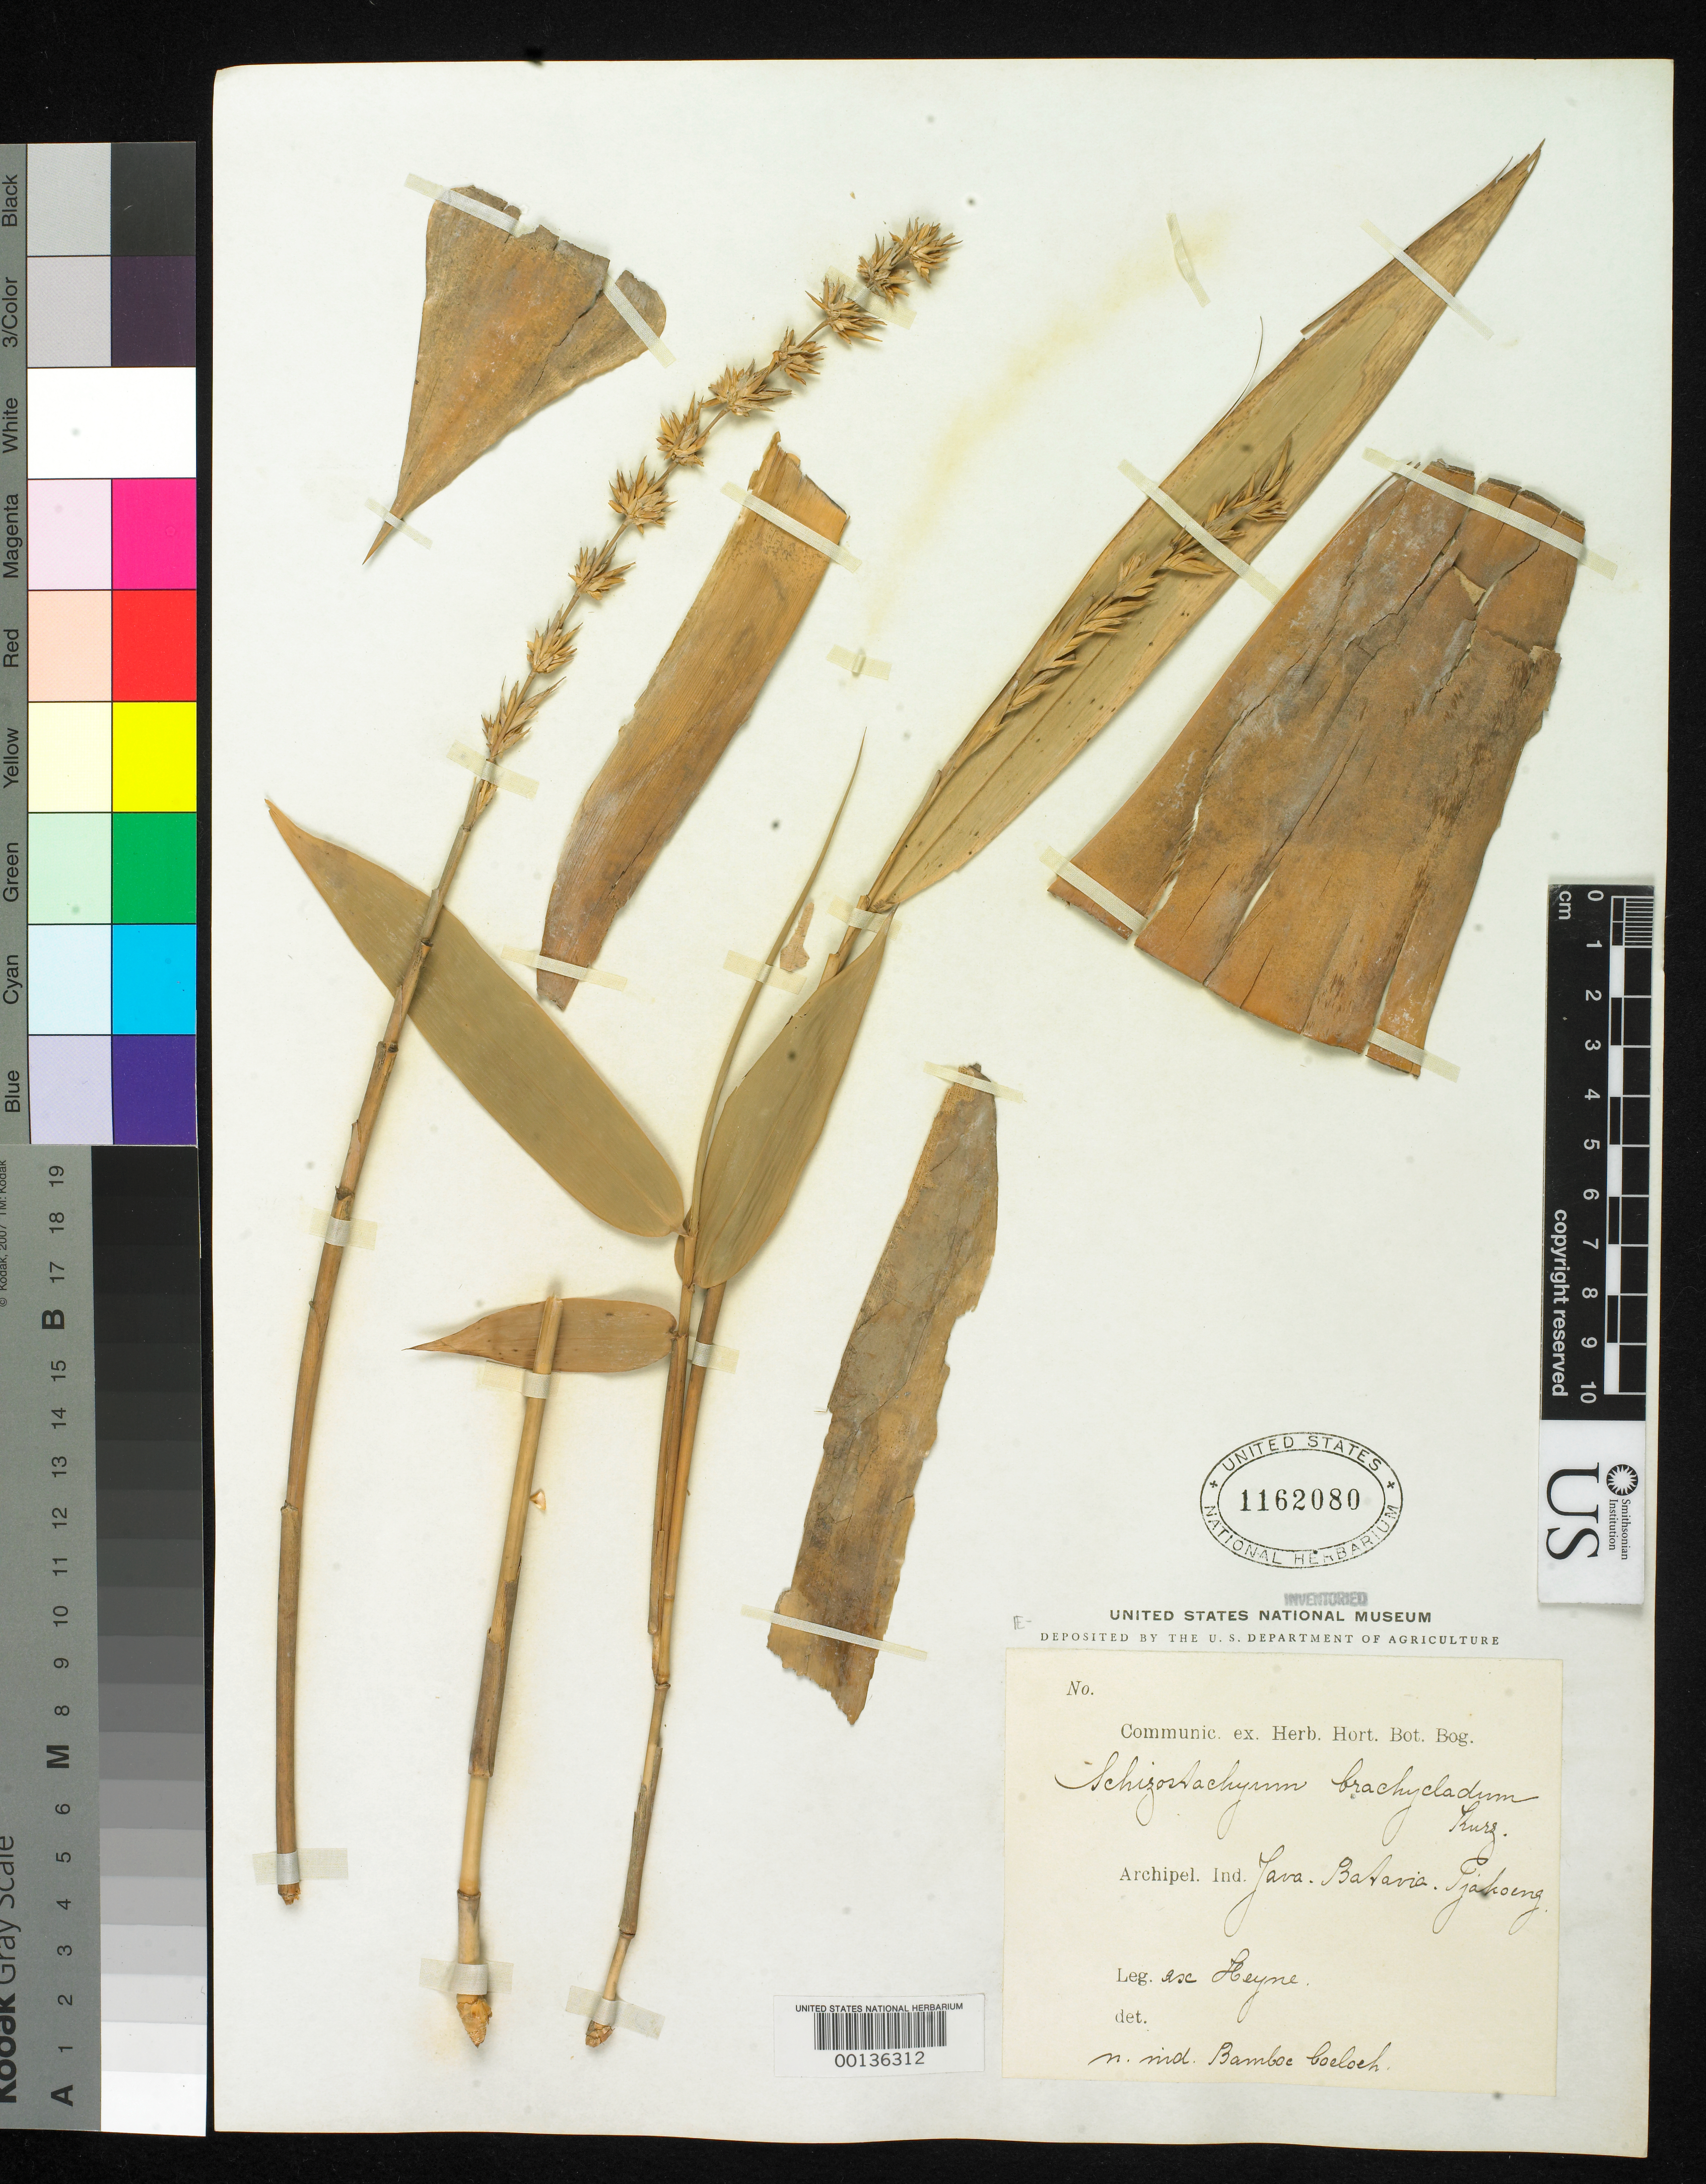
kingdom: Plantae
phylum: Tracheophyta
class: Liliopsida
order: Poales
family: Poaceae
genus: Schizostachyum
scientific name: Schizostachyum brachycladum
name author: (Kurz ex Munro) Kurz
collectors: K. Heyne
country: Indonesia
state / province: Java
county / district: Jawa Barat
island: Java I.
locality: Batavia, Tjilakoeng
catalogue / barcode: US 1162080